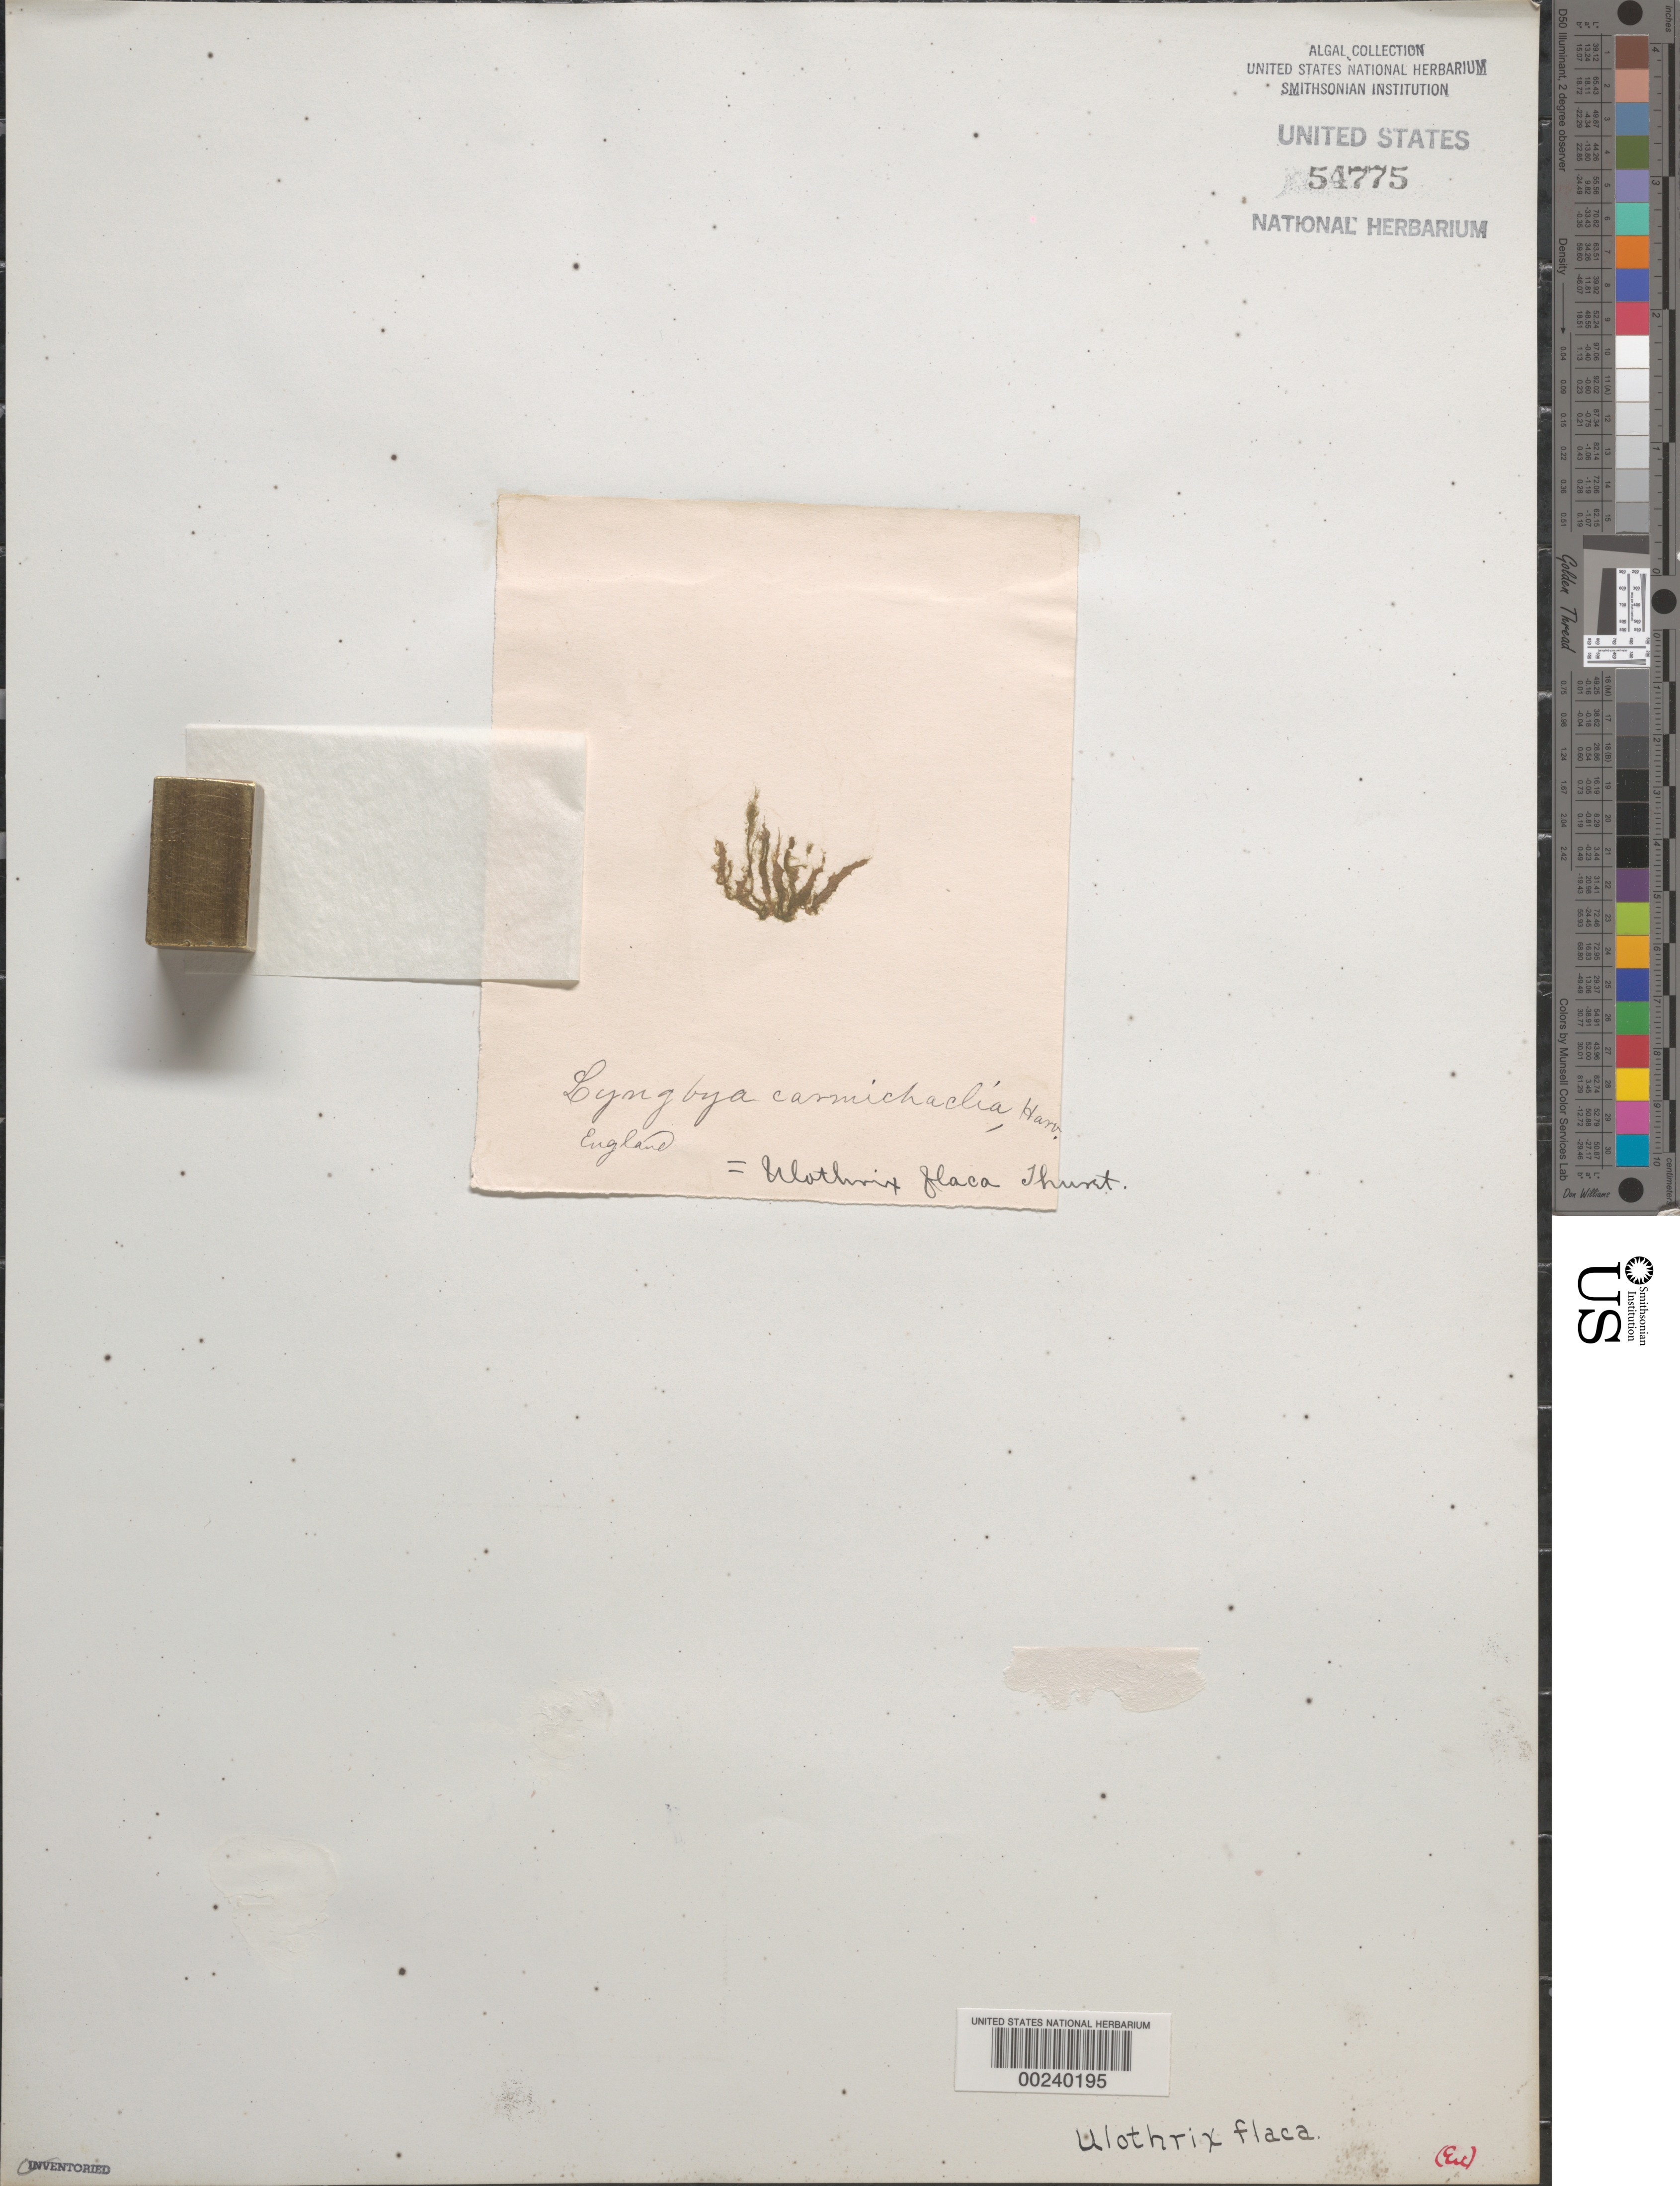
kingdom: Plantae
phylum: Chlorophyta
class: Ulvophyceae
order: Ulotrichales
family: Ulotrichaceae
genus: Ulothrix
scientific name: Ulothrix flacca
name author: (Dillwyn) Thur. in Le Jol.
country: United Kingdom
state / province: England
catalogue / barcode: US 54775